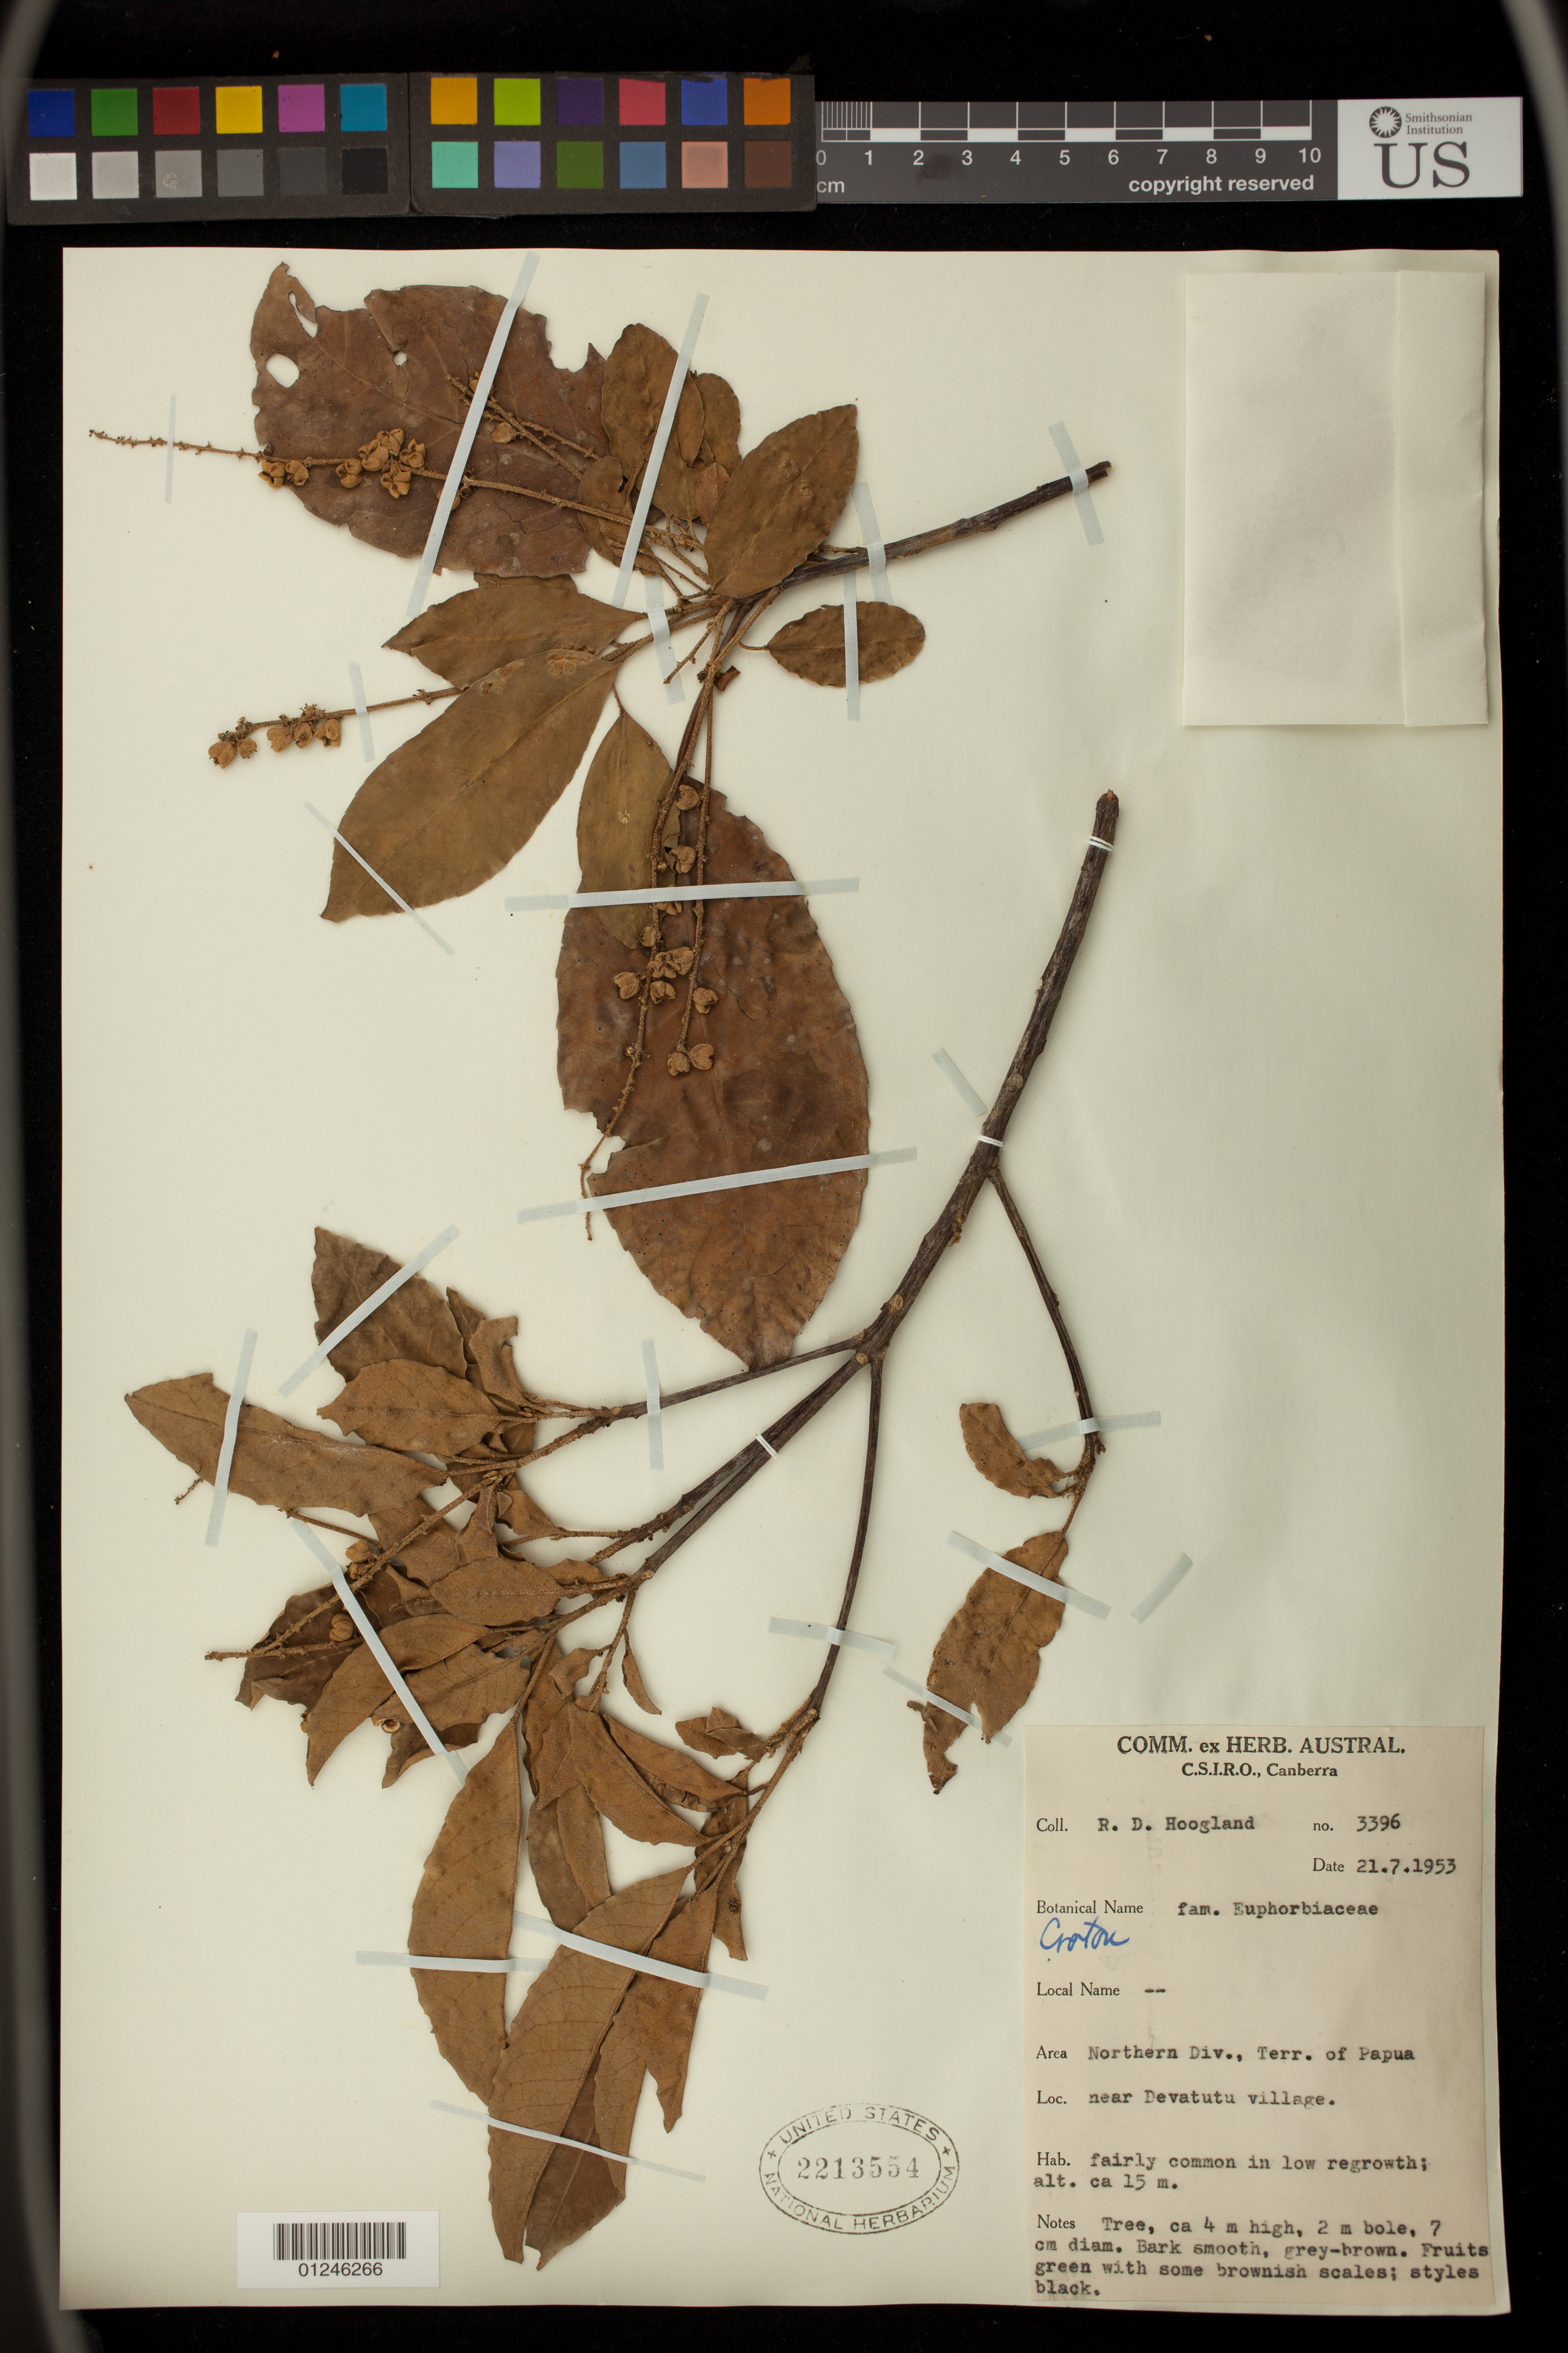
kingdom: Plantae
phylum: Tracheophyta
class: Magnoliopsida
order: Malpighiales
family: Euphorbiaceae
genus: Croton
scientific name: Croton sp.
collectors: R. D. Hoogland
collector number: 3396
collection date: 1953-07-21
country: Papua New Guinea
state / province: Northern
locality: near Devatutu village.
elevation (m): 15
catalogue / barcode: US 2213554